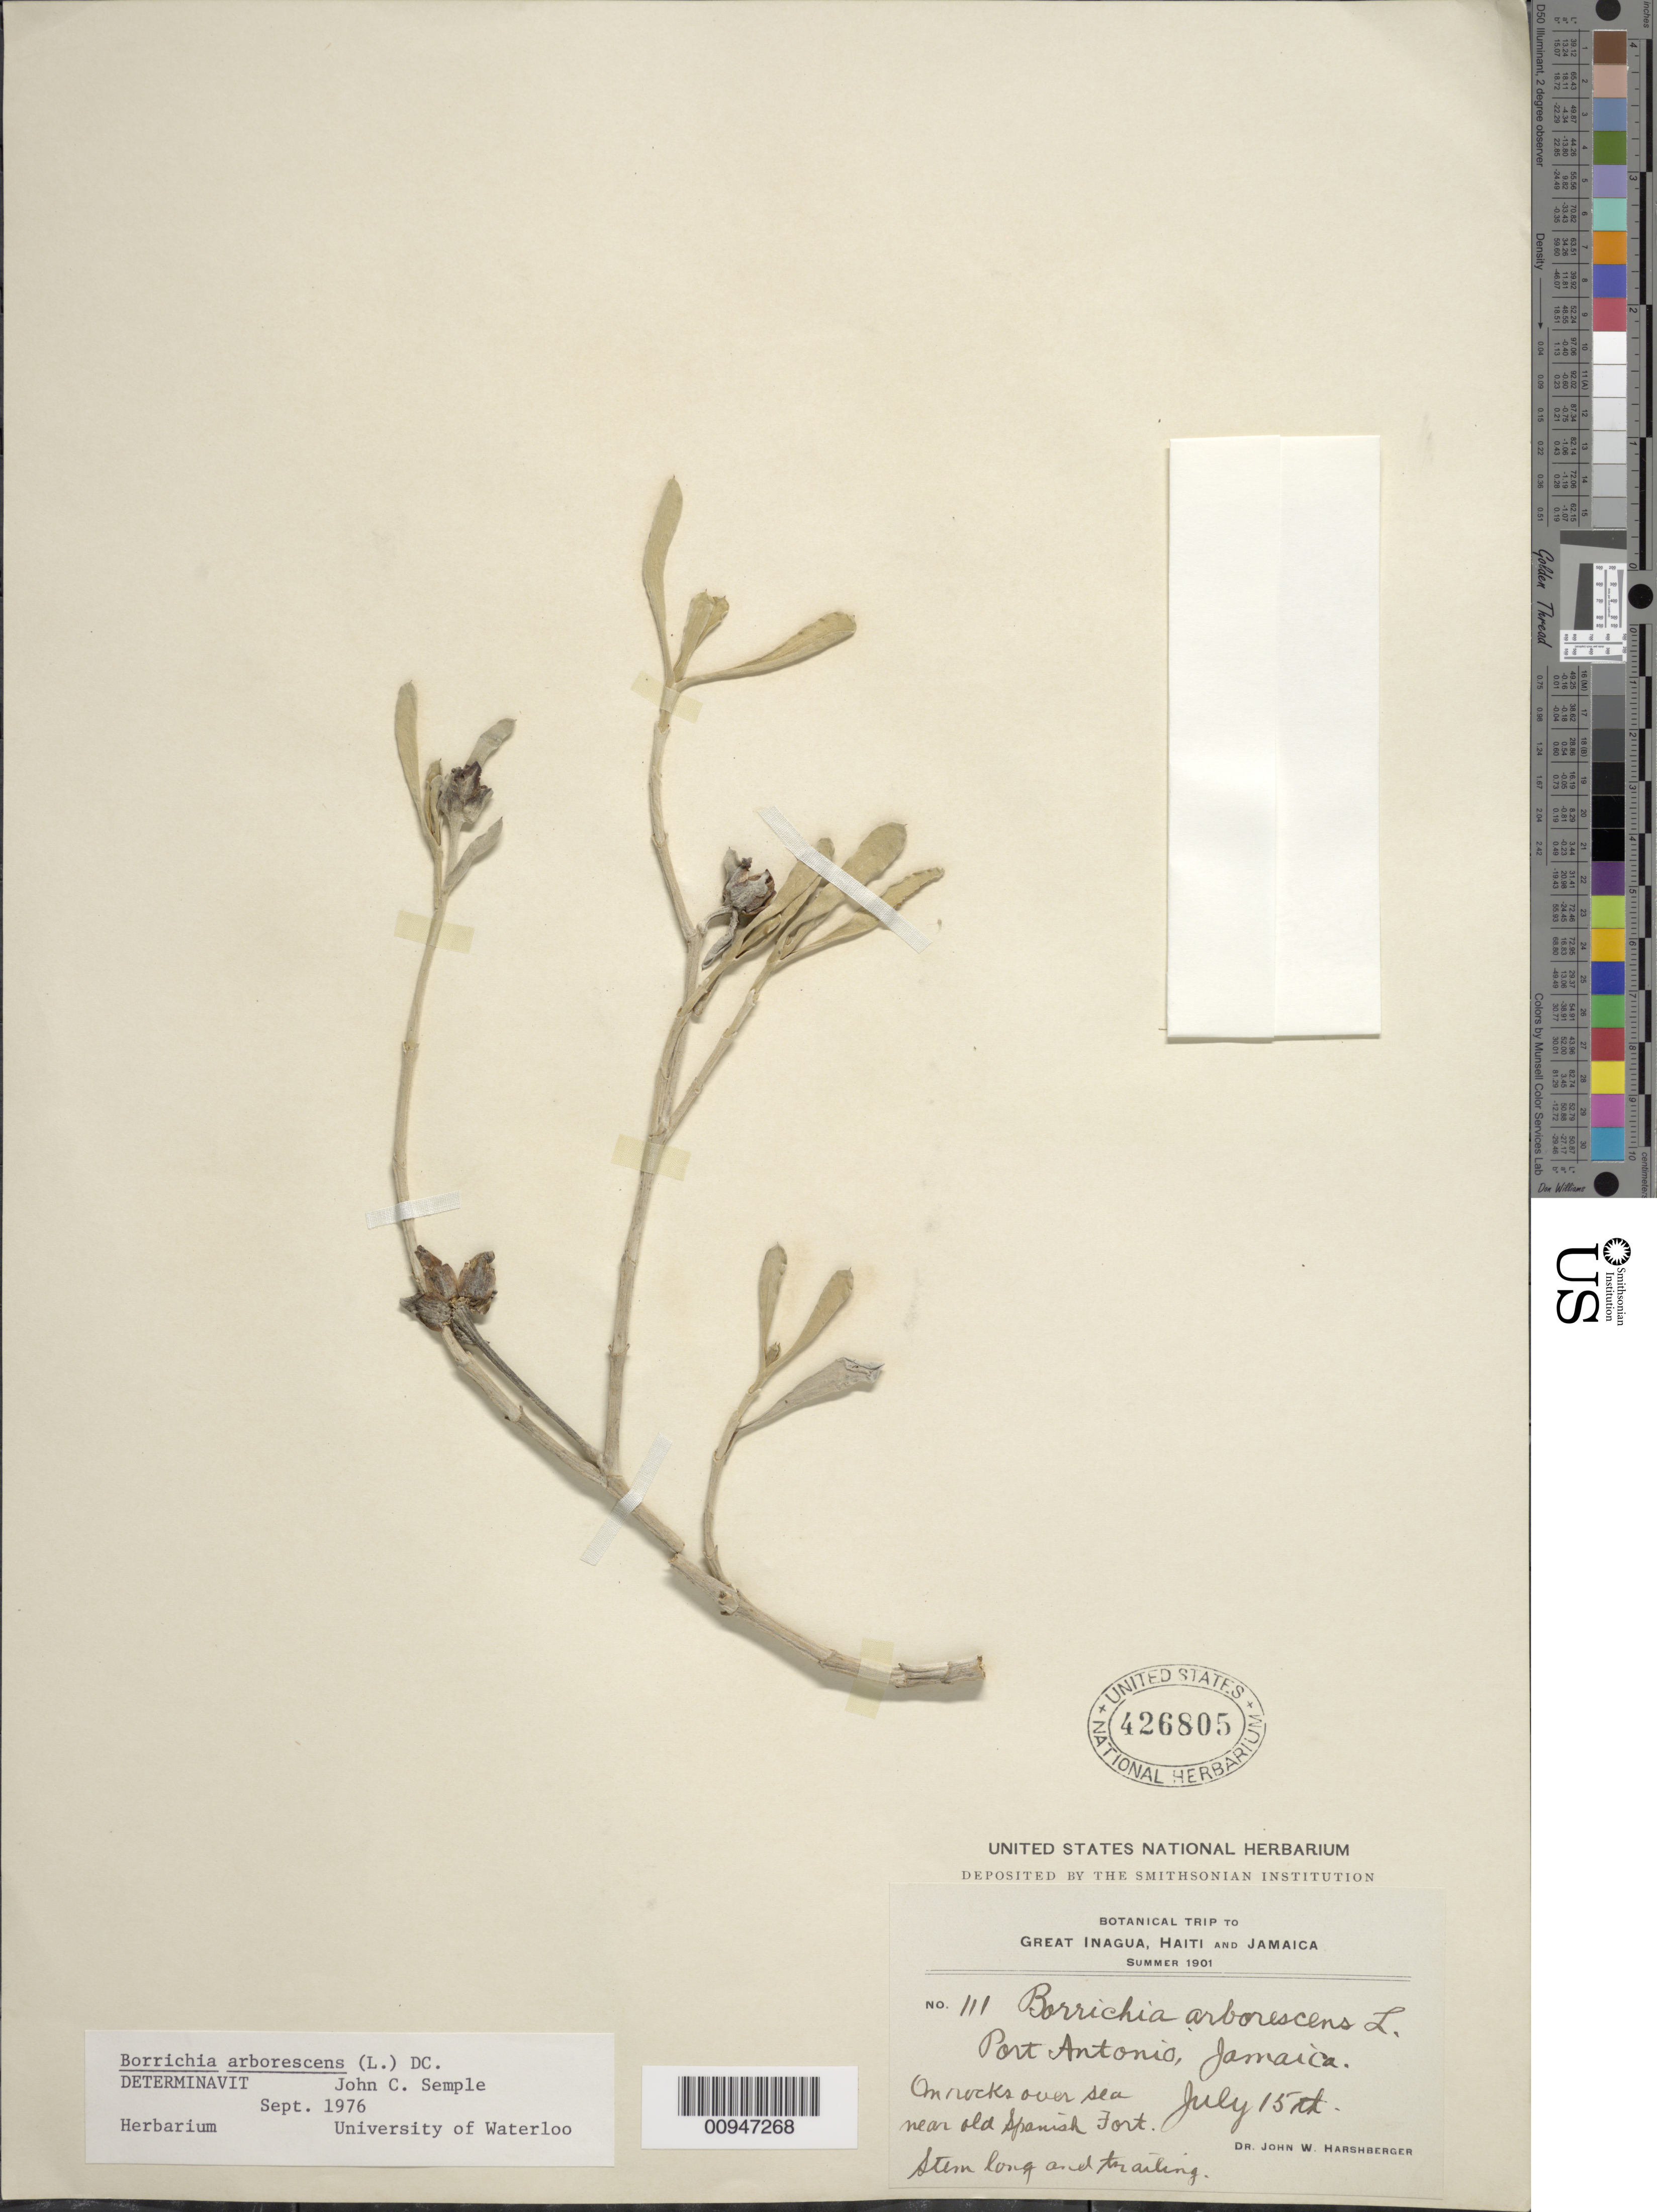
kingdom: Plantae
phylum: Tracheophyta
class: Magnoliopsida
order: Asterales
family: Asteraceae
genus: Borrichia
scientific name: Borrichia arborescens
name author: (L.) DC.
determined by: Semple, J. C.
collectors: J. W. Harshberger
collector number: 111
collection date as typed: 15 Jul 1901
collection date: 1901-07-15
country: Jamaica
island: Jamaica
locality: Port Antonio, near old Spanish Fort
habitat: On rocks over sea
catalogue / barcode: US 426805